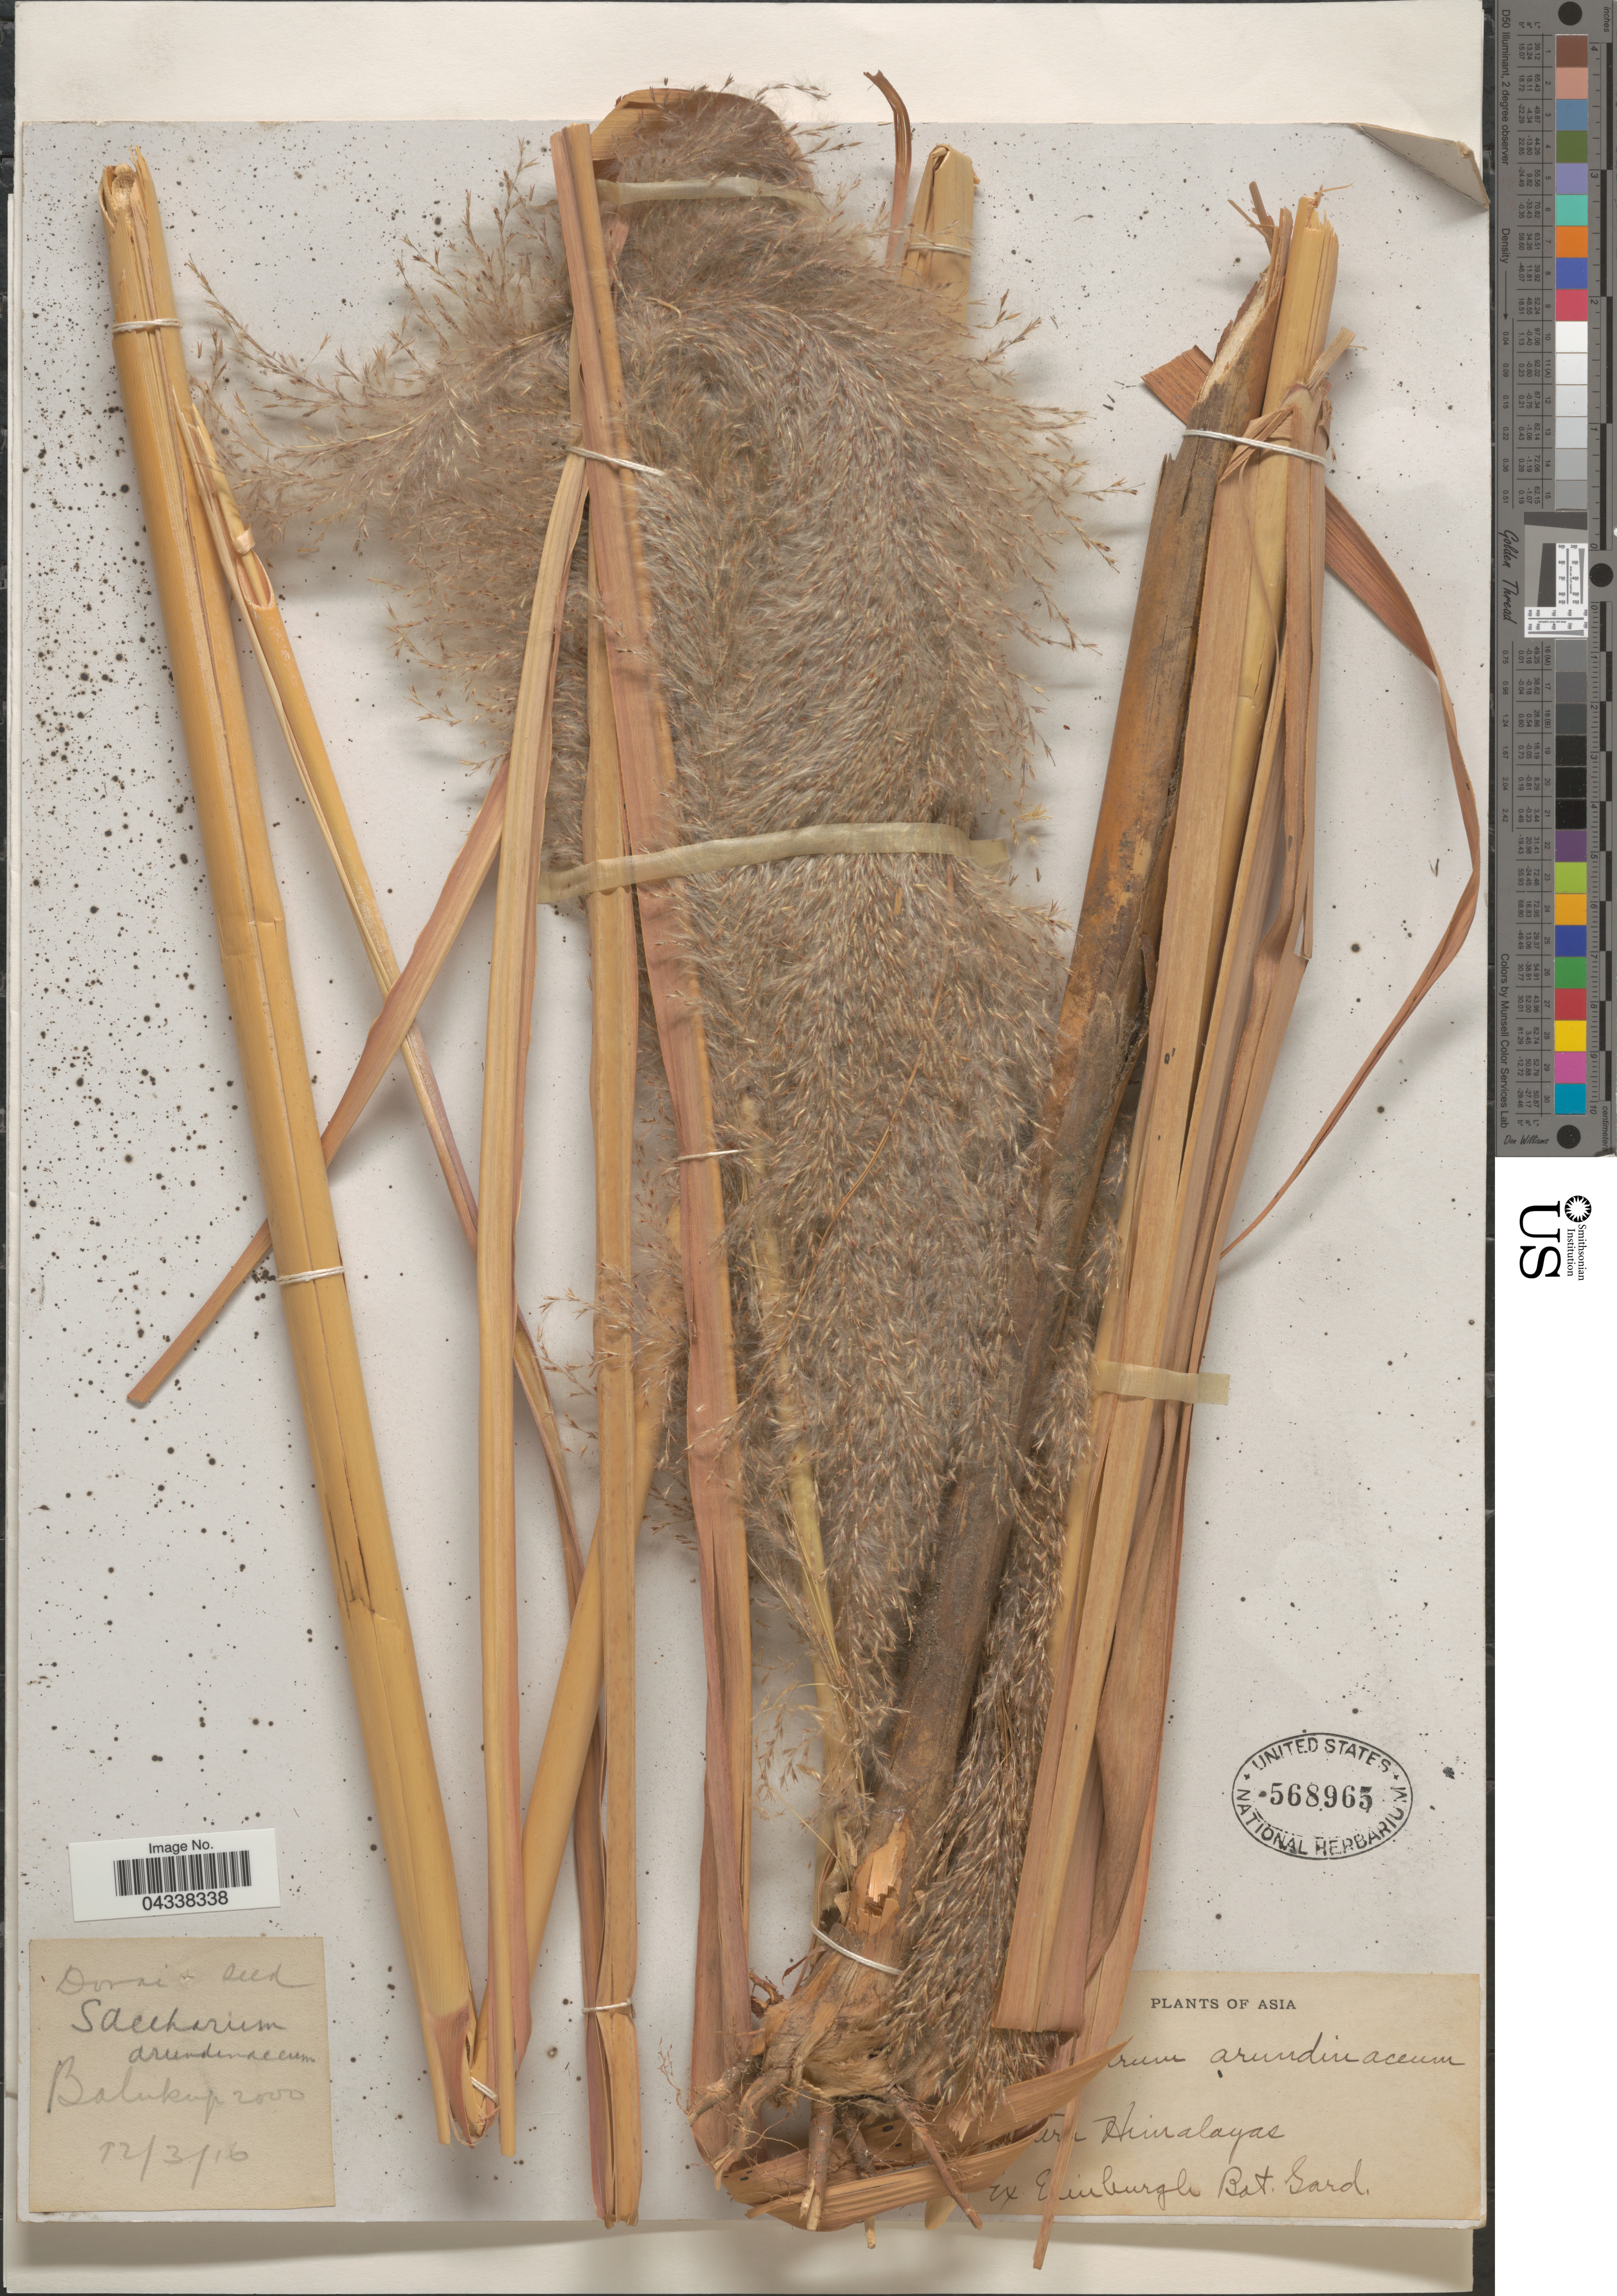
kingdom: Plantae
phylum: Tracheophyta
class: Liliopsida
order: Poales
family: Poaceae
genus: Tripidium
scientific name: Tripidium arundinaceum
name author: (Retz.) Welker et al.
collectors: Ex Edinburgh Bot. Gard.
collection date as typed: Transcribed d/m/y: 12/3/16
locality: Balukup. [illegible text] Himalayas. Asia.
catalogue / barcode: US 568965